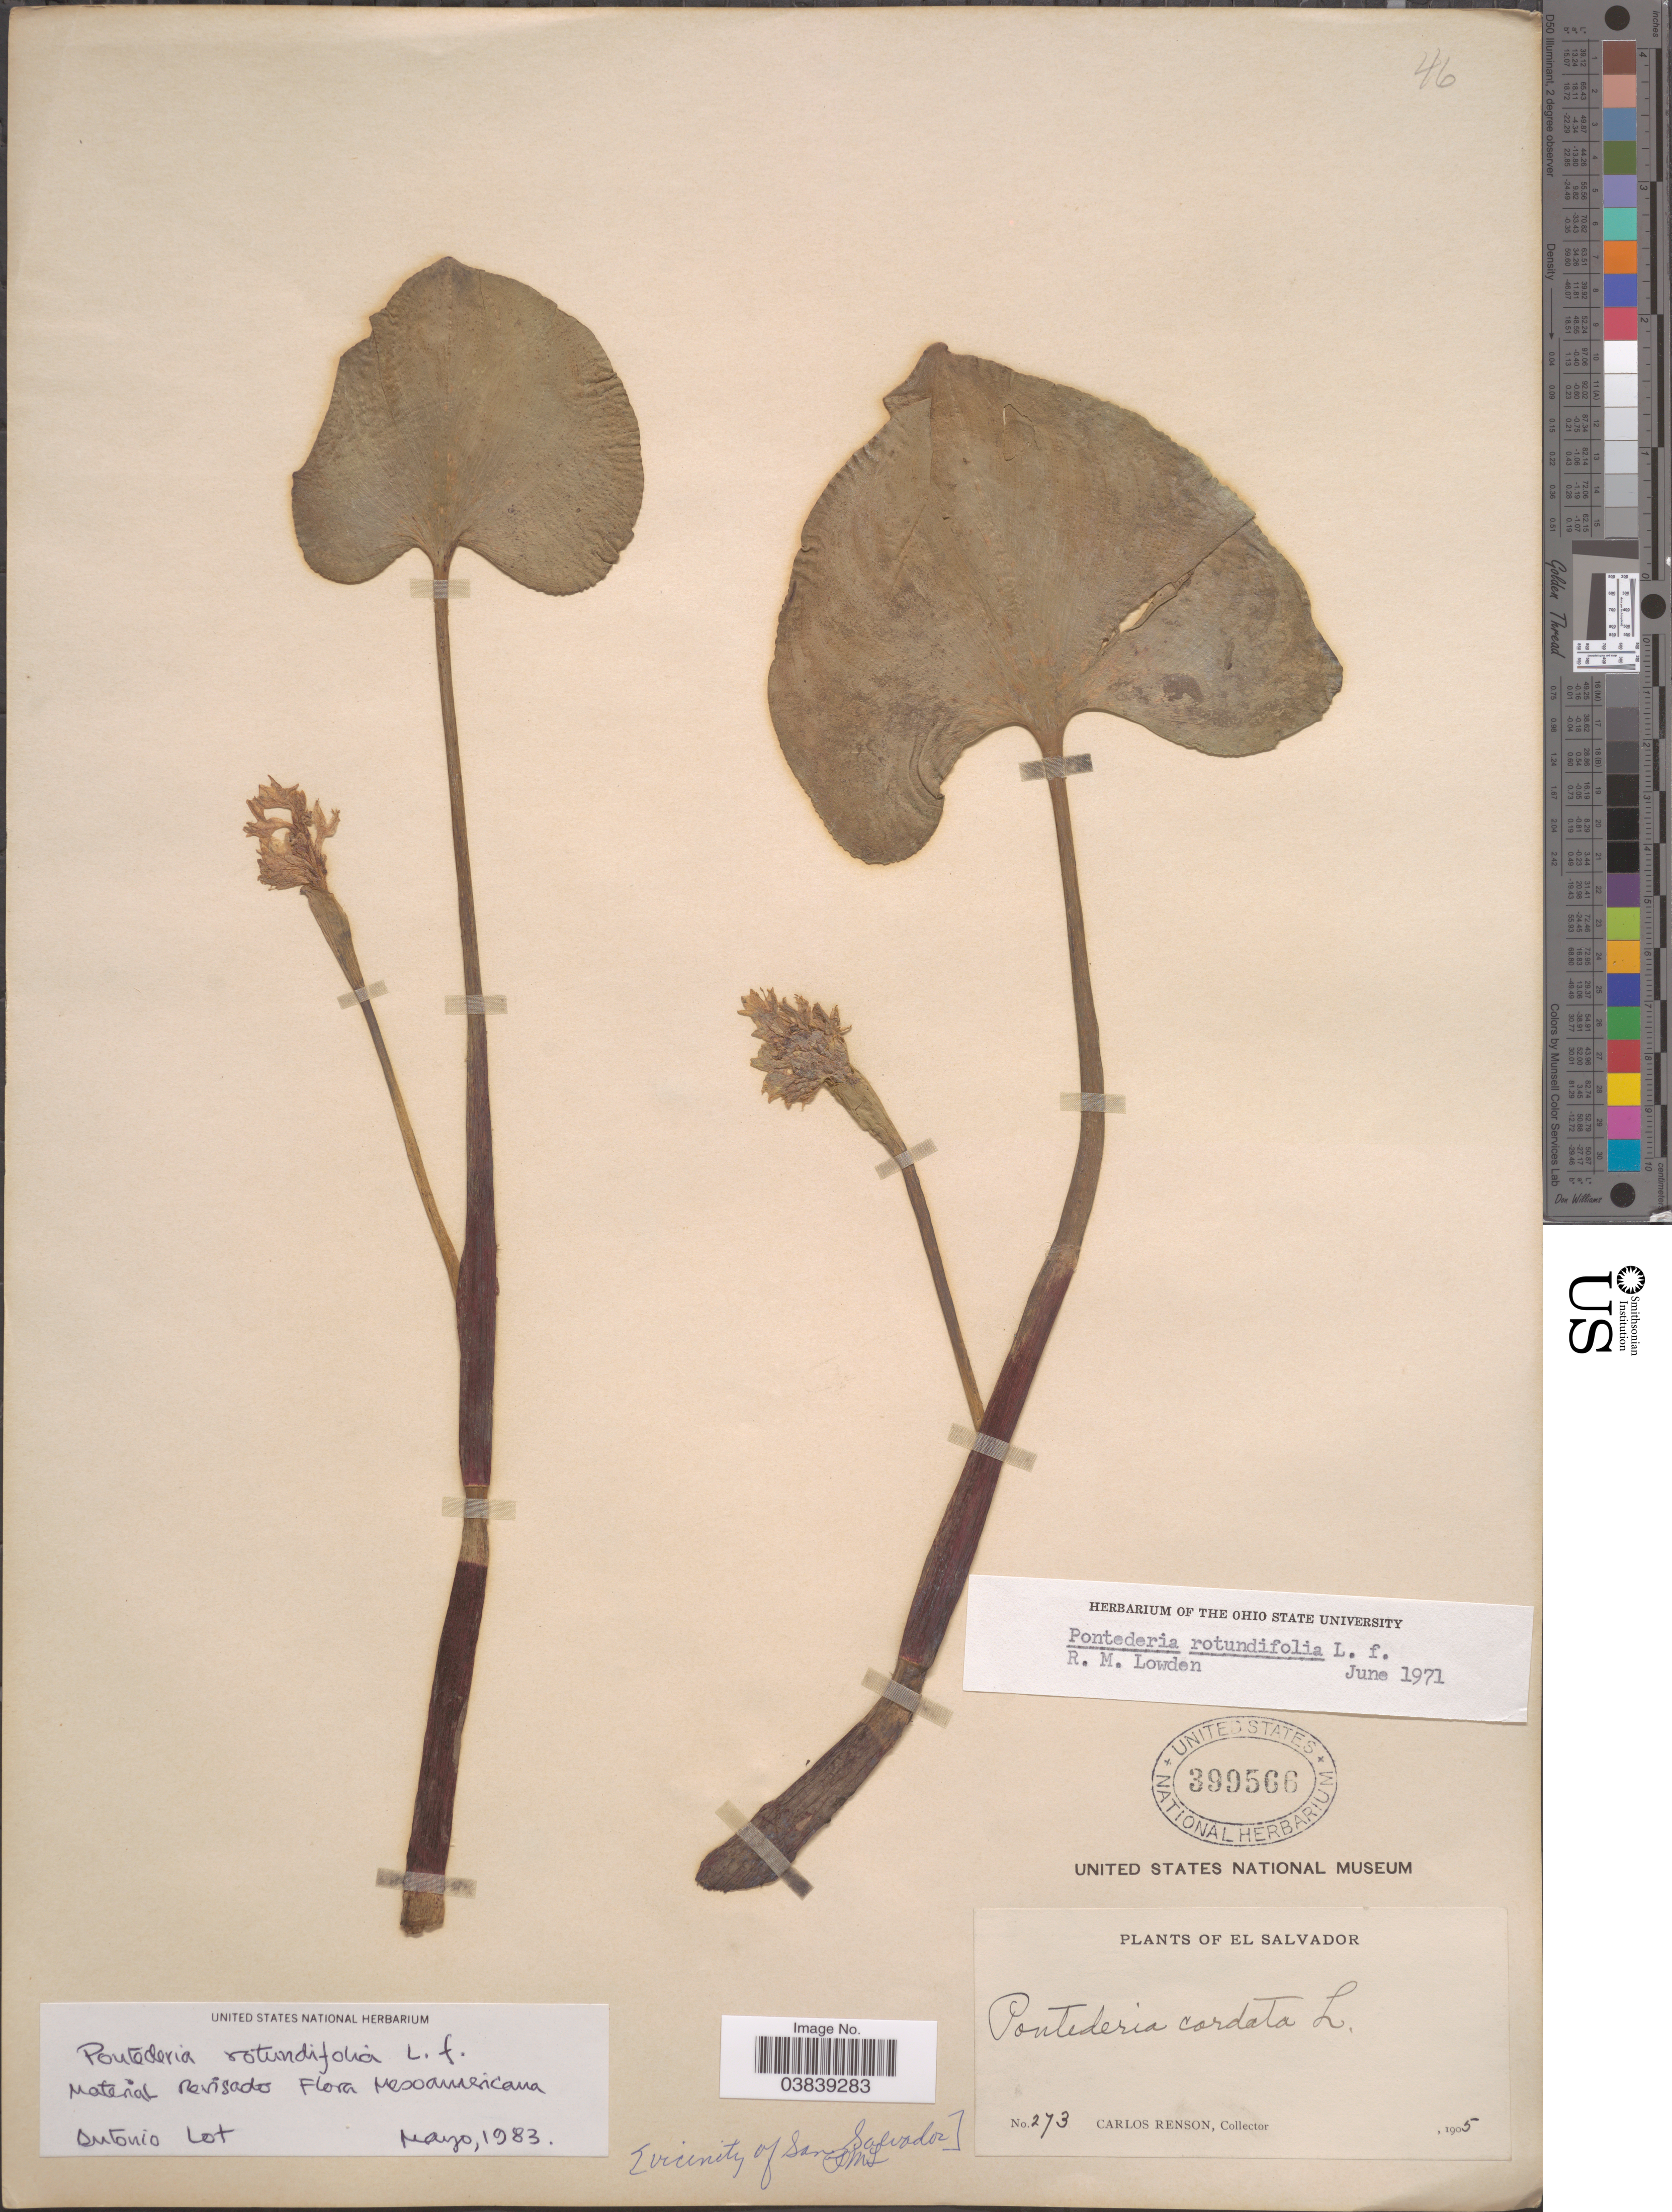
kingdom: Plantae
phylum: Tracheophyta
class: Liliopsida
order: Commelinales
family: Pontederiaceae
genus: Pontederia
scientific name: Pontederia rotundifolia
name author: L. f.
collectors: C. Renson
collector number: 273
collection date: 1905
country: El Salvador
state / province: San Salvador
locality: Vicinity of San Salvador.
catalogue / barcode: US 399566